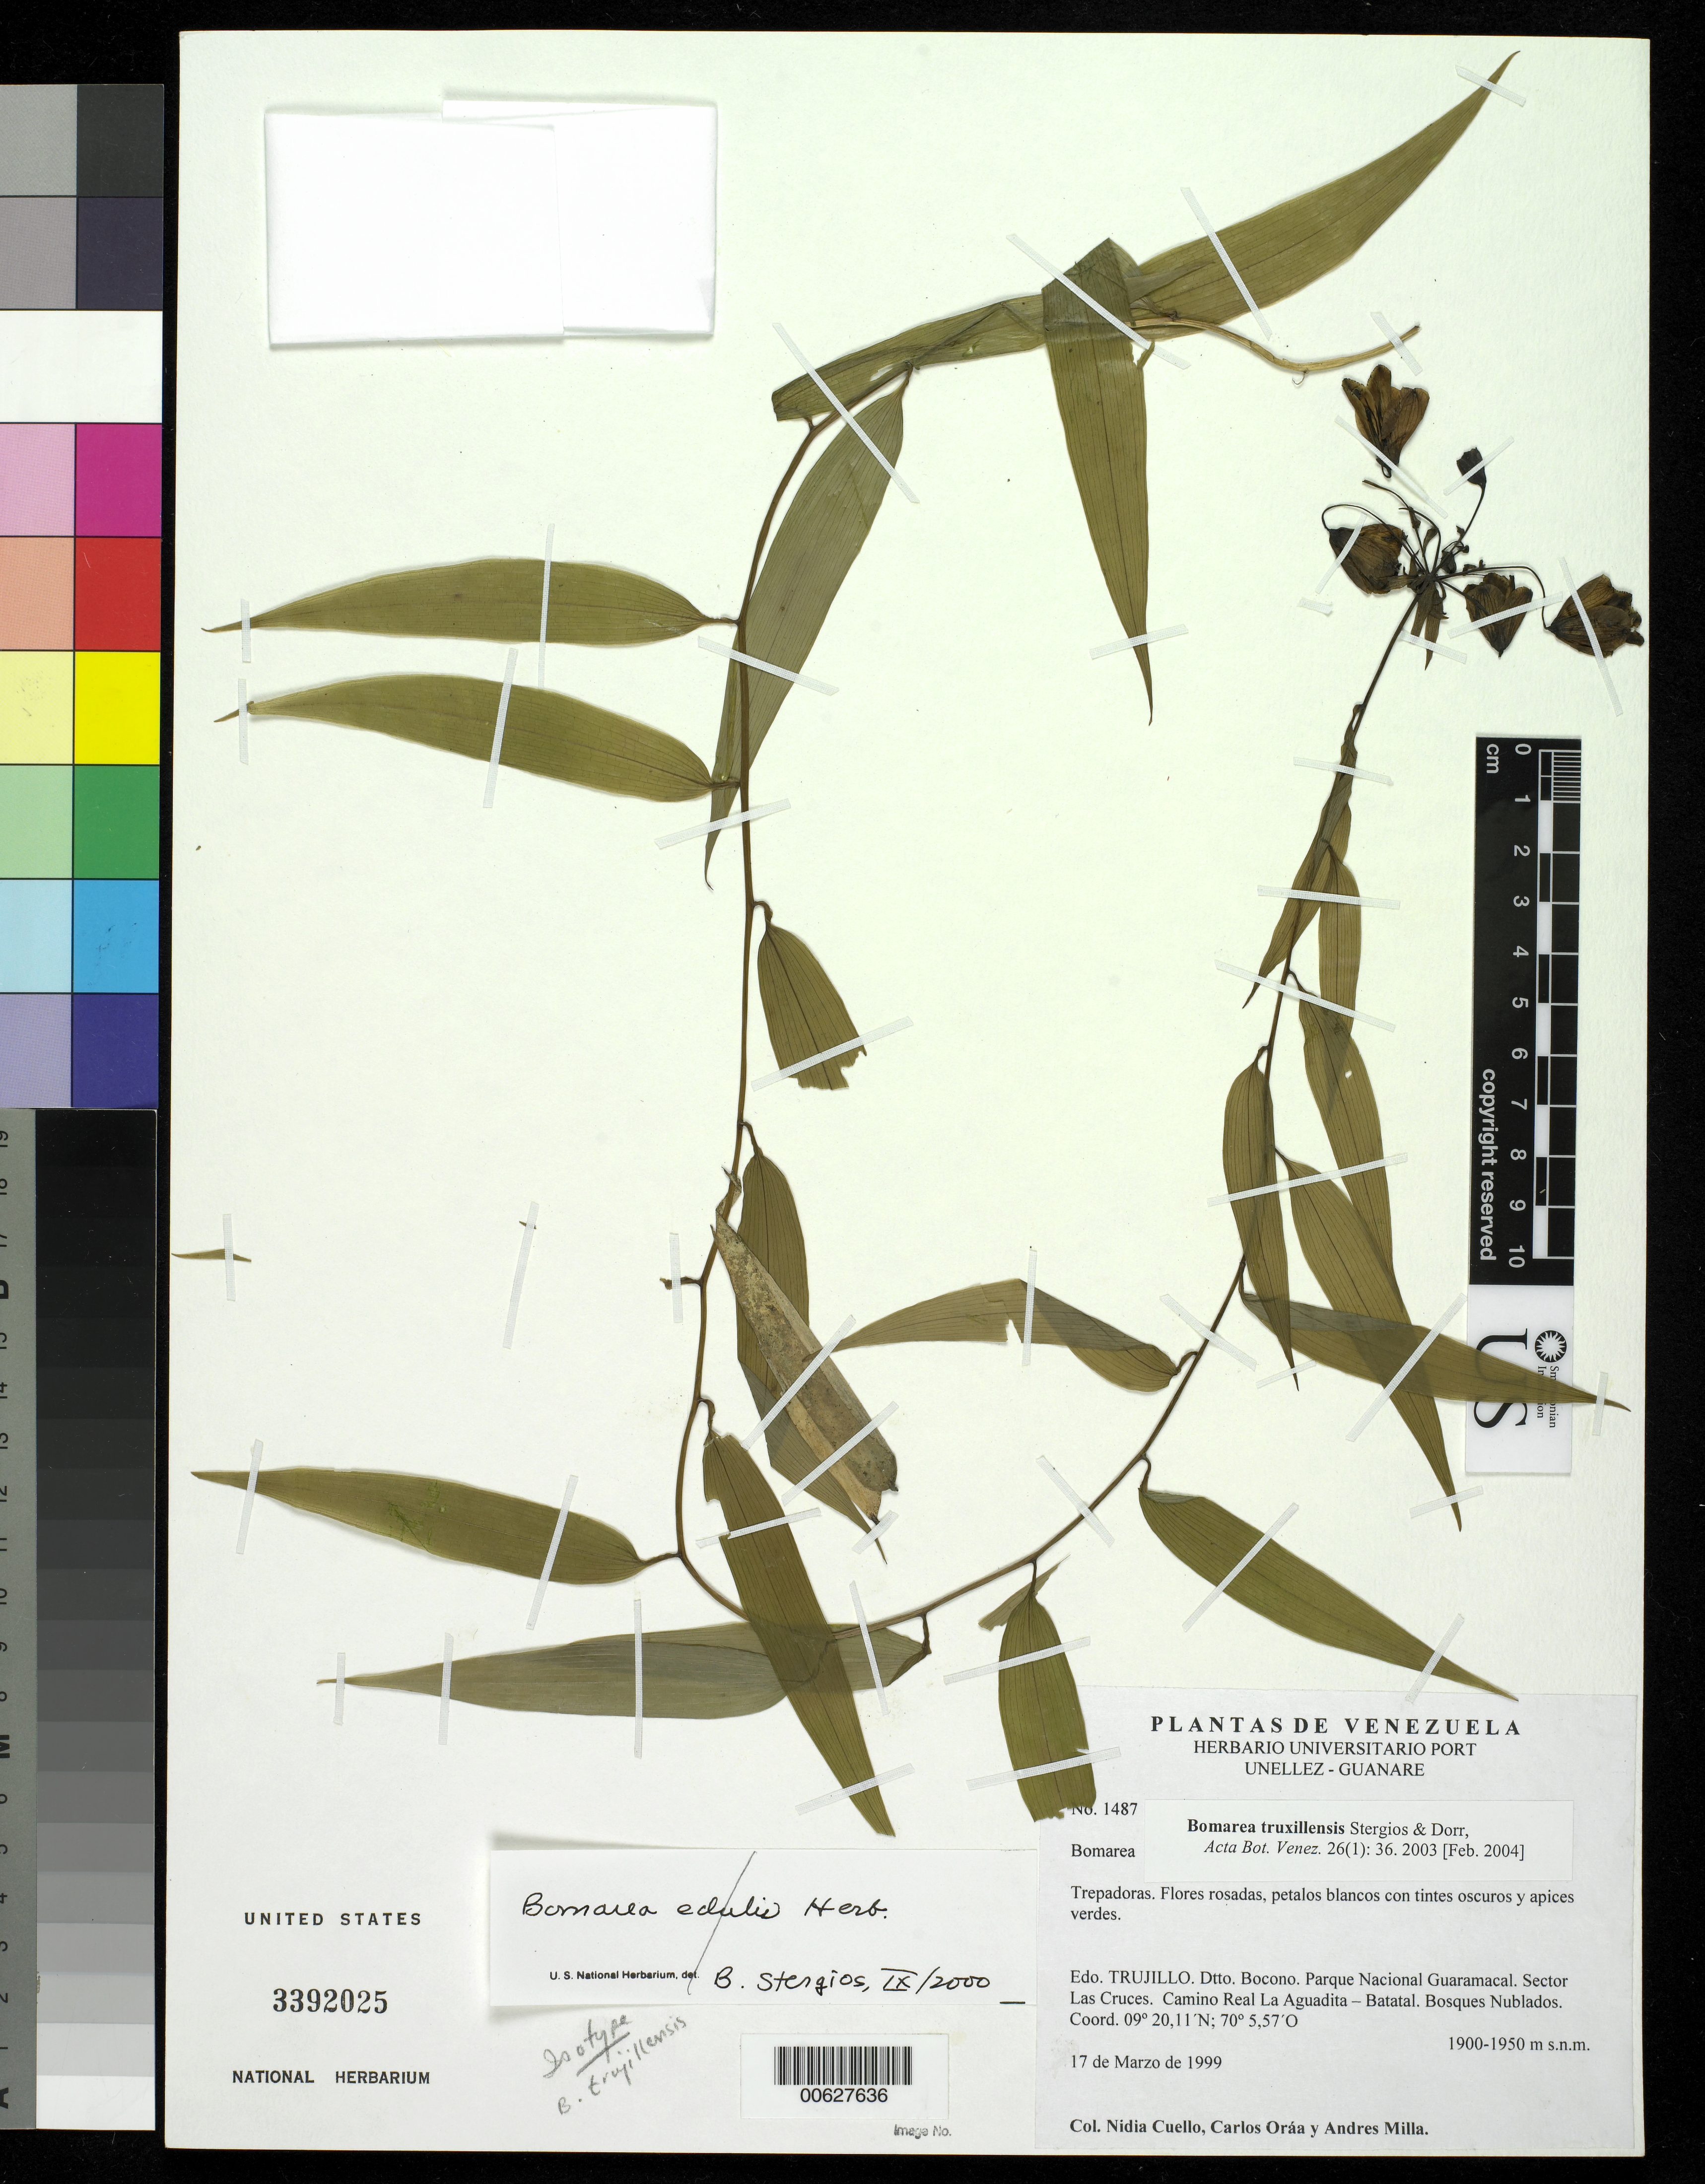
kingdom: Plantae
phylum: Tracheophyta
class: Liliopsida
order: Liliales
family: Alstroemeriaceae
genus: Bomarea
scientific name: Bomarea truxillensis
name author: Stergios & Dorr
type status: Isotype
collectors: N. L. Cuello, C. Oráa & A. Milla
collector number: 1487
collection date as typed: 17 Mar 1999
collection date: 1999-03-17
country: Venezuela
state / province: Trujillo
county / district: Boconó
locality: Parque Nacional Guaramacal. Sector Las Cruces. Camino Real La Aguadita - Batatal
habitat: Bosques nublados.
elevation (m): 1900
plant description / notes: PORT, US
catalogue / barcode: US 3392025